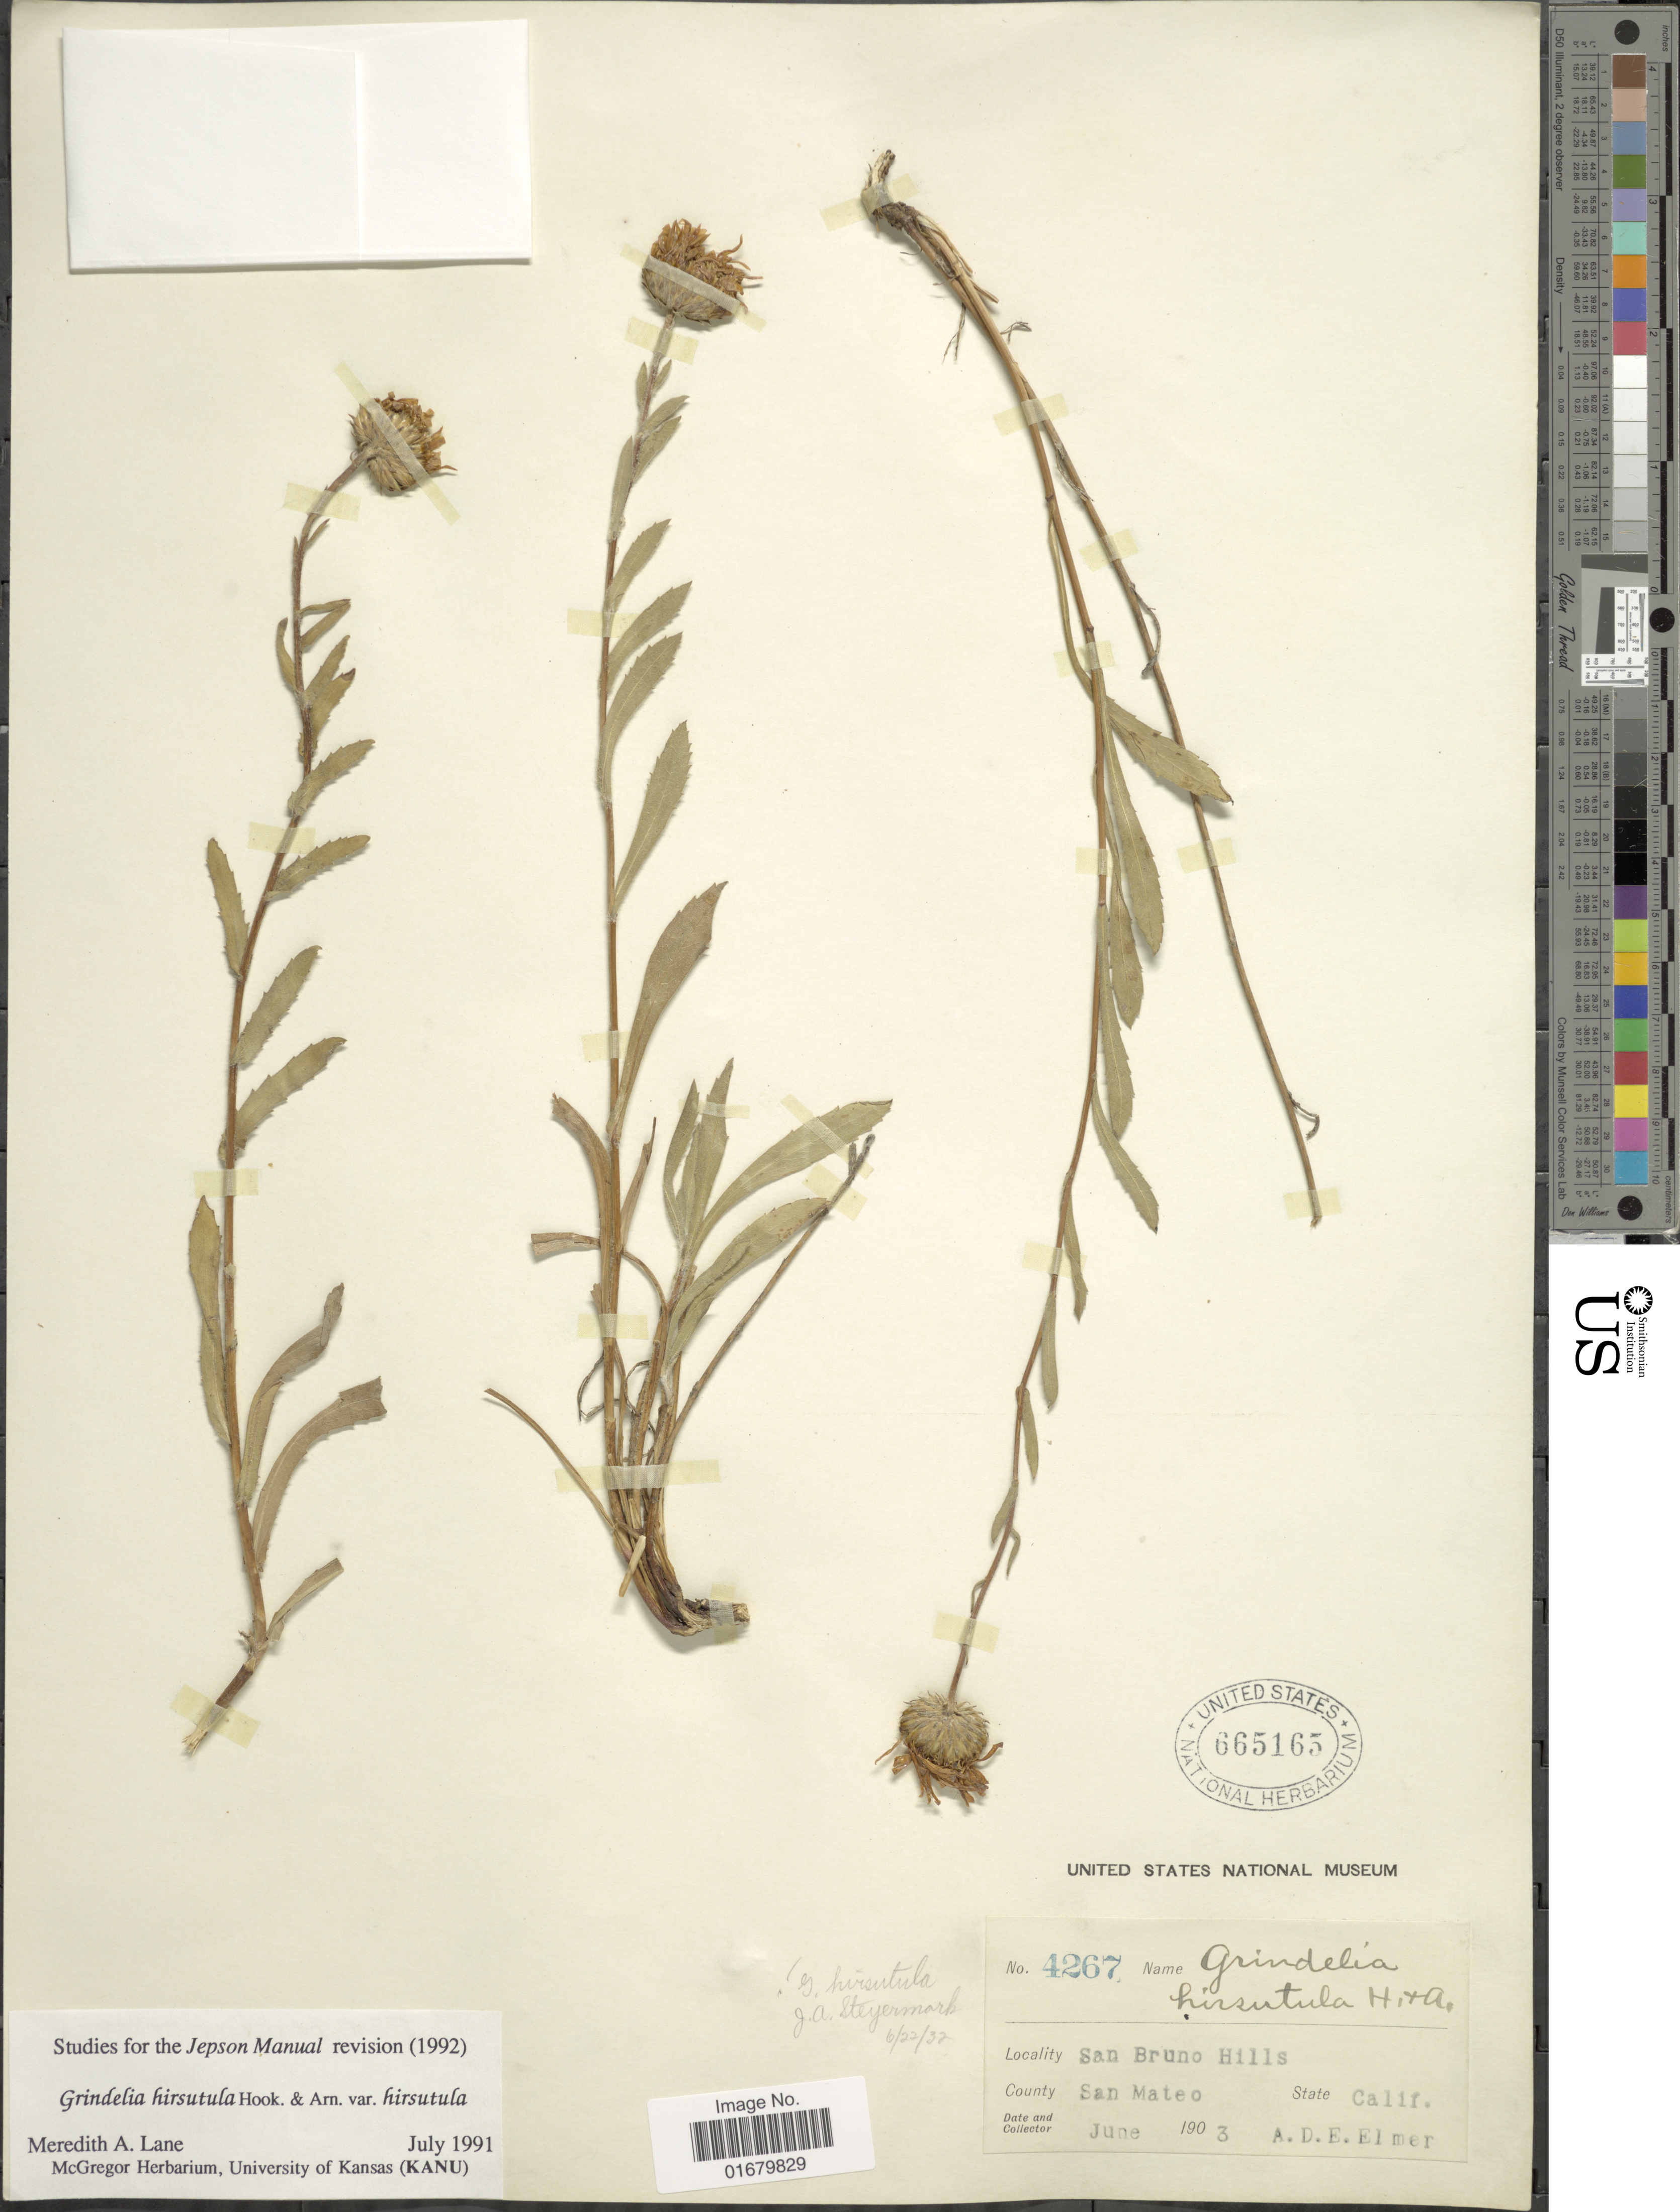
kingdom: Plantae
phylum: Tracheophyta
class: Magnoliopsida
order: Asterales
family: Asteraceae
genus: Grindelia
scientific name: Grindelia hirsutula var. hirsutula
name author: Hook. & Arn.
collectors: A. D. E. Elmer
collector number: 4267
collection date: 1903-06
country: United States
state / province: California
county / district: San Mateo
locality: County San Mateo, San Bruno Hills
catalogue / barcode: US 665165